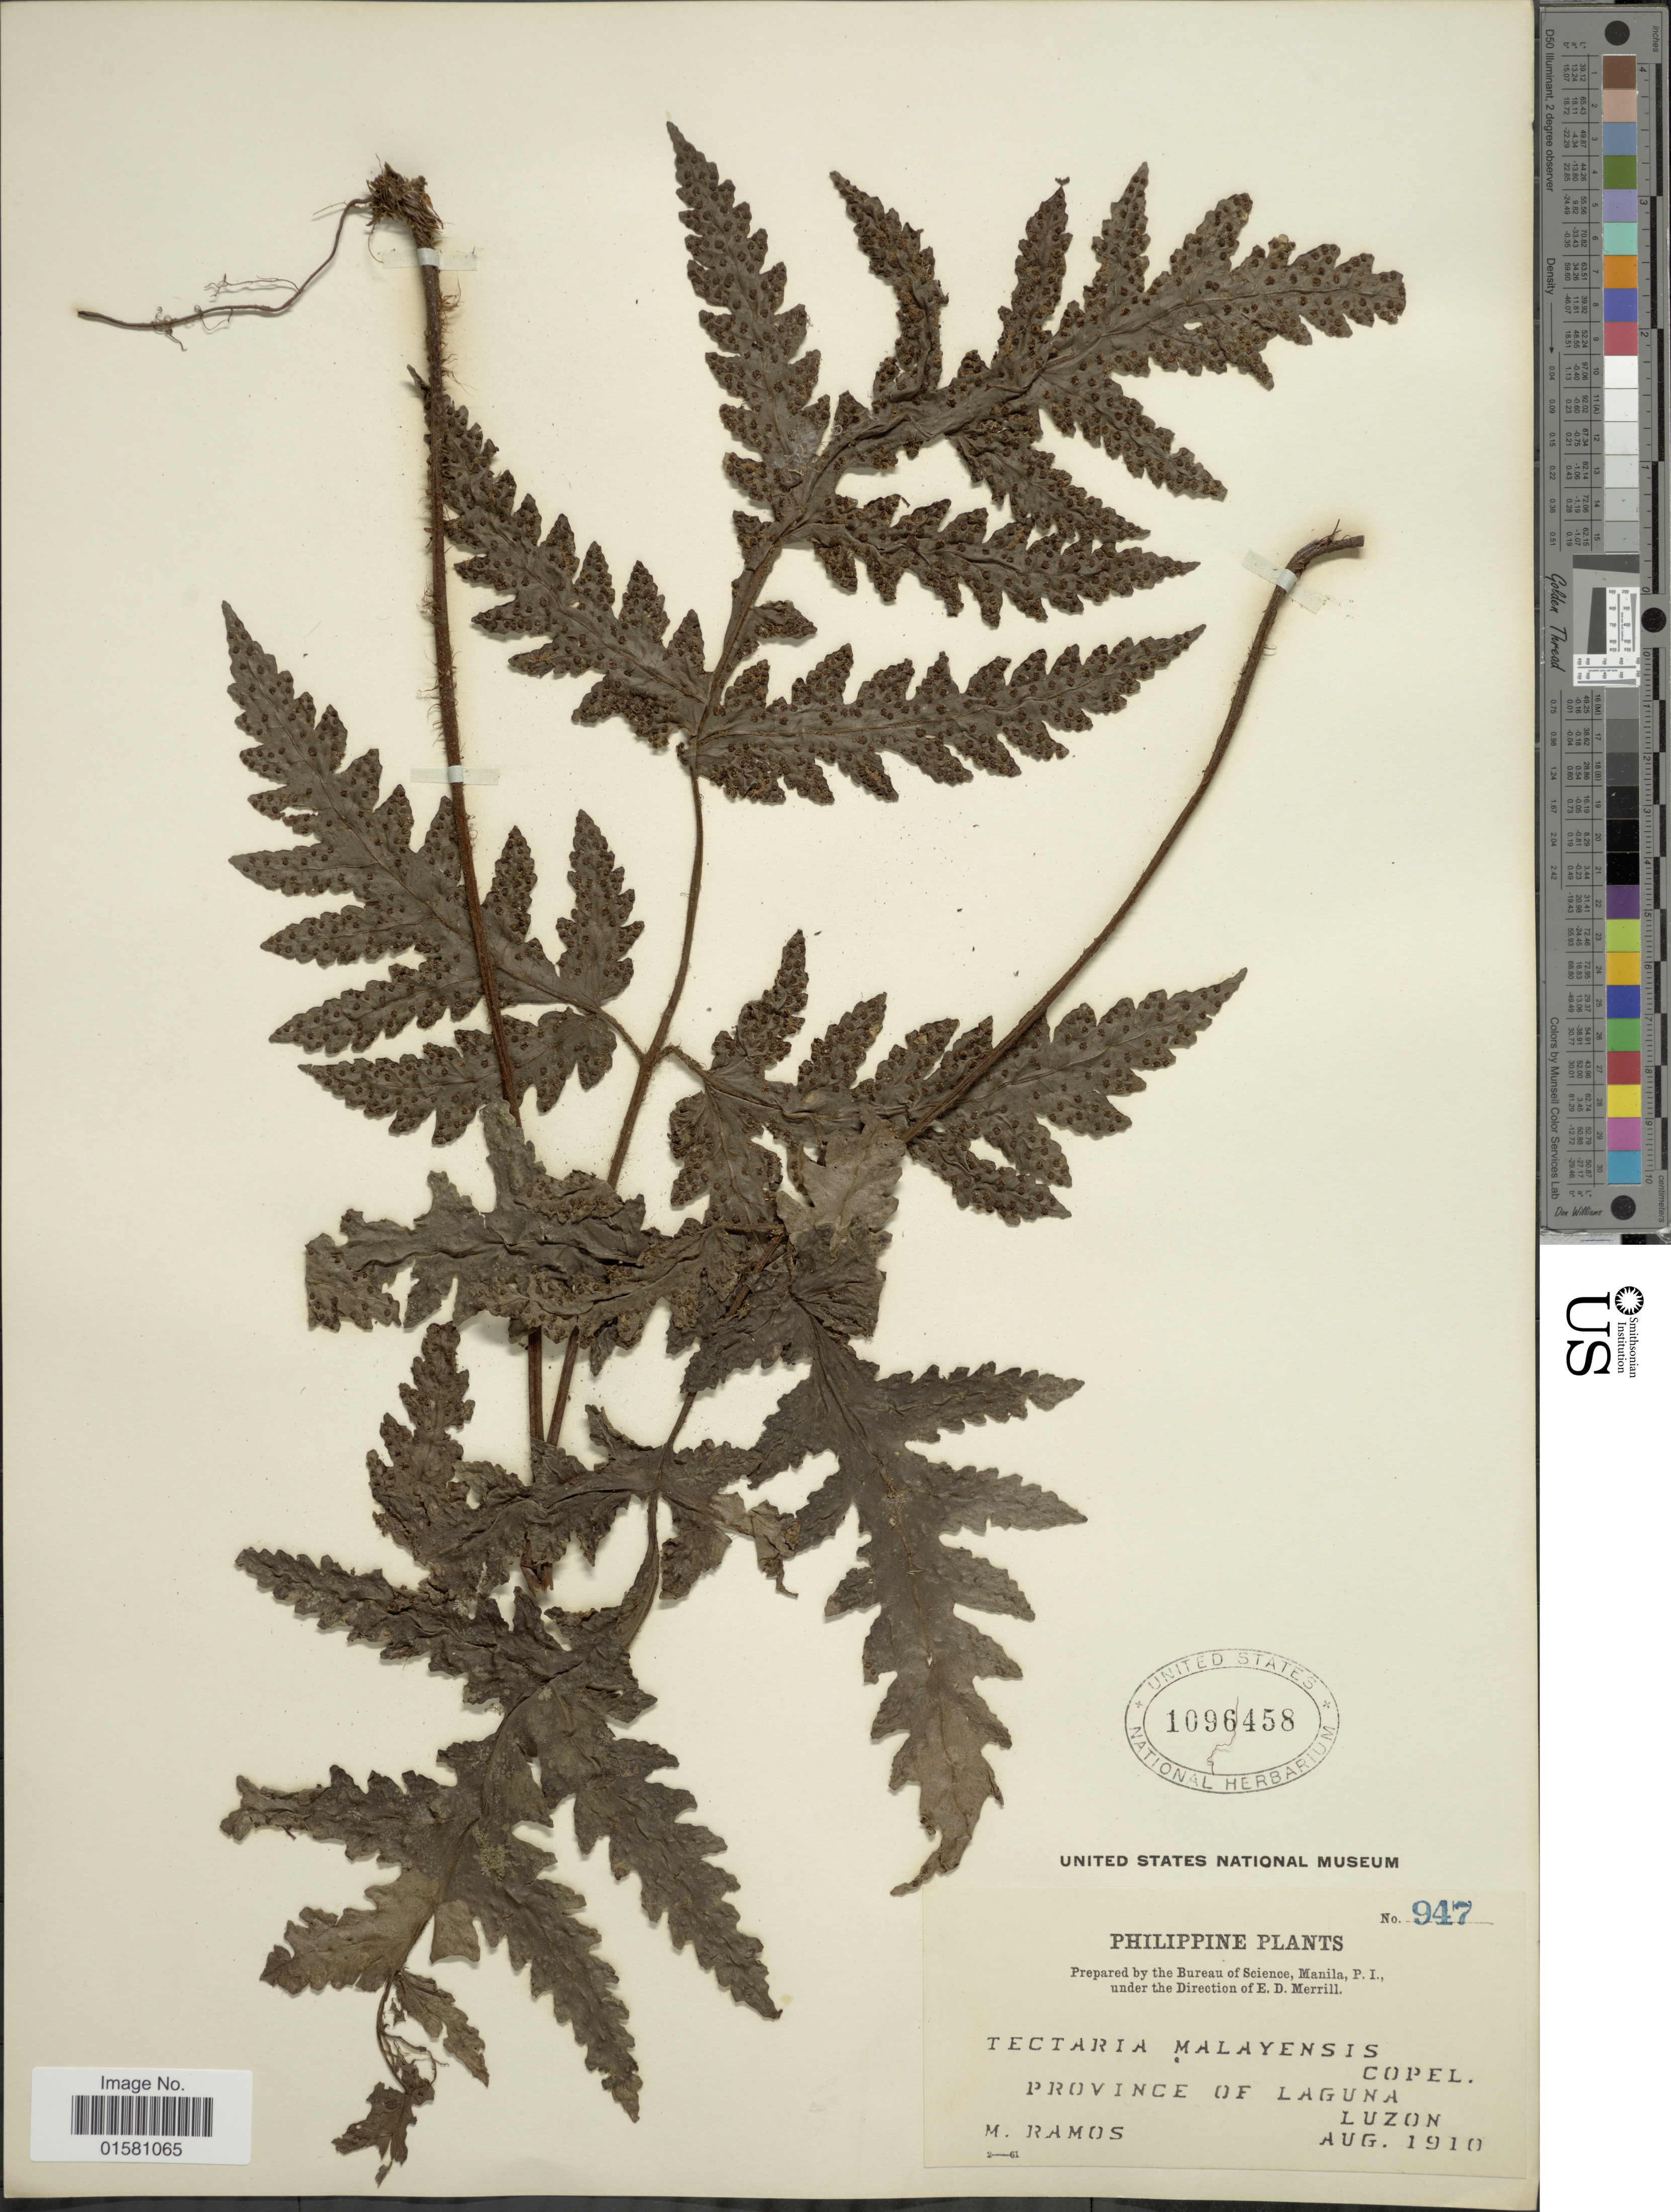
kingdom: Plantae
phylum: Tracheophyta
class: Polypodiopsida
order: Polypodiales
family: Tectariaceae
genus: Tectaria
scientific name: Tectaria griffithii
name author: (Baker) C. Chr.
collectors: M. Ramos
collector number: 947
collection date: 1910-08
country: Philippines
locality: Province of Laguna, Luzon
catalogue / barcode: US 1096458